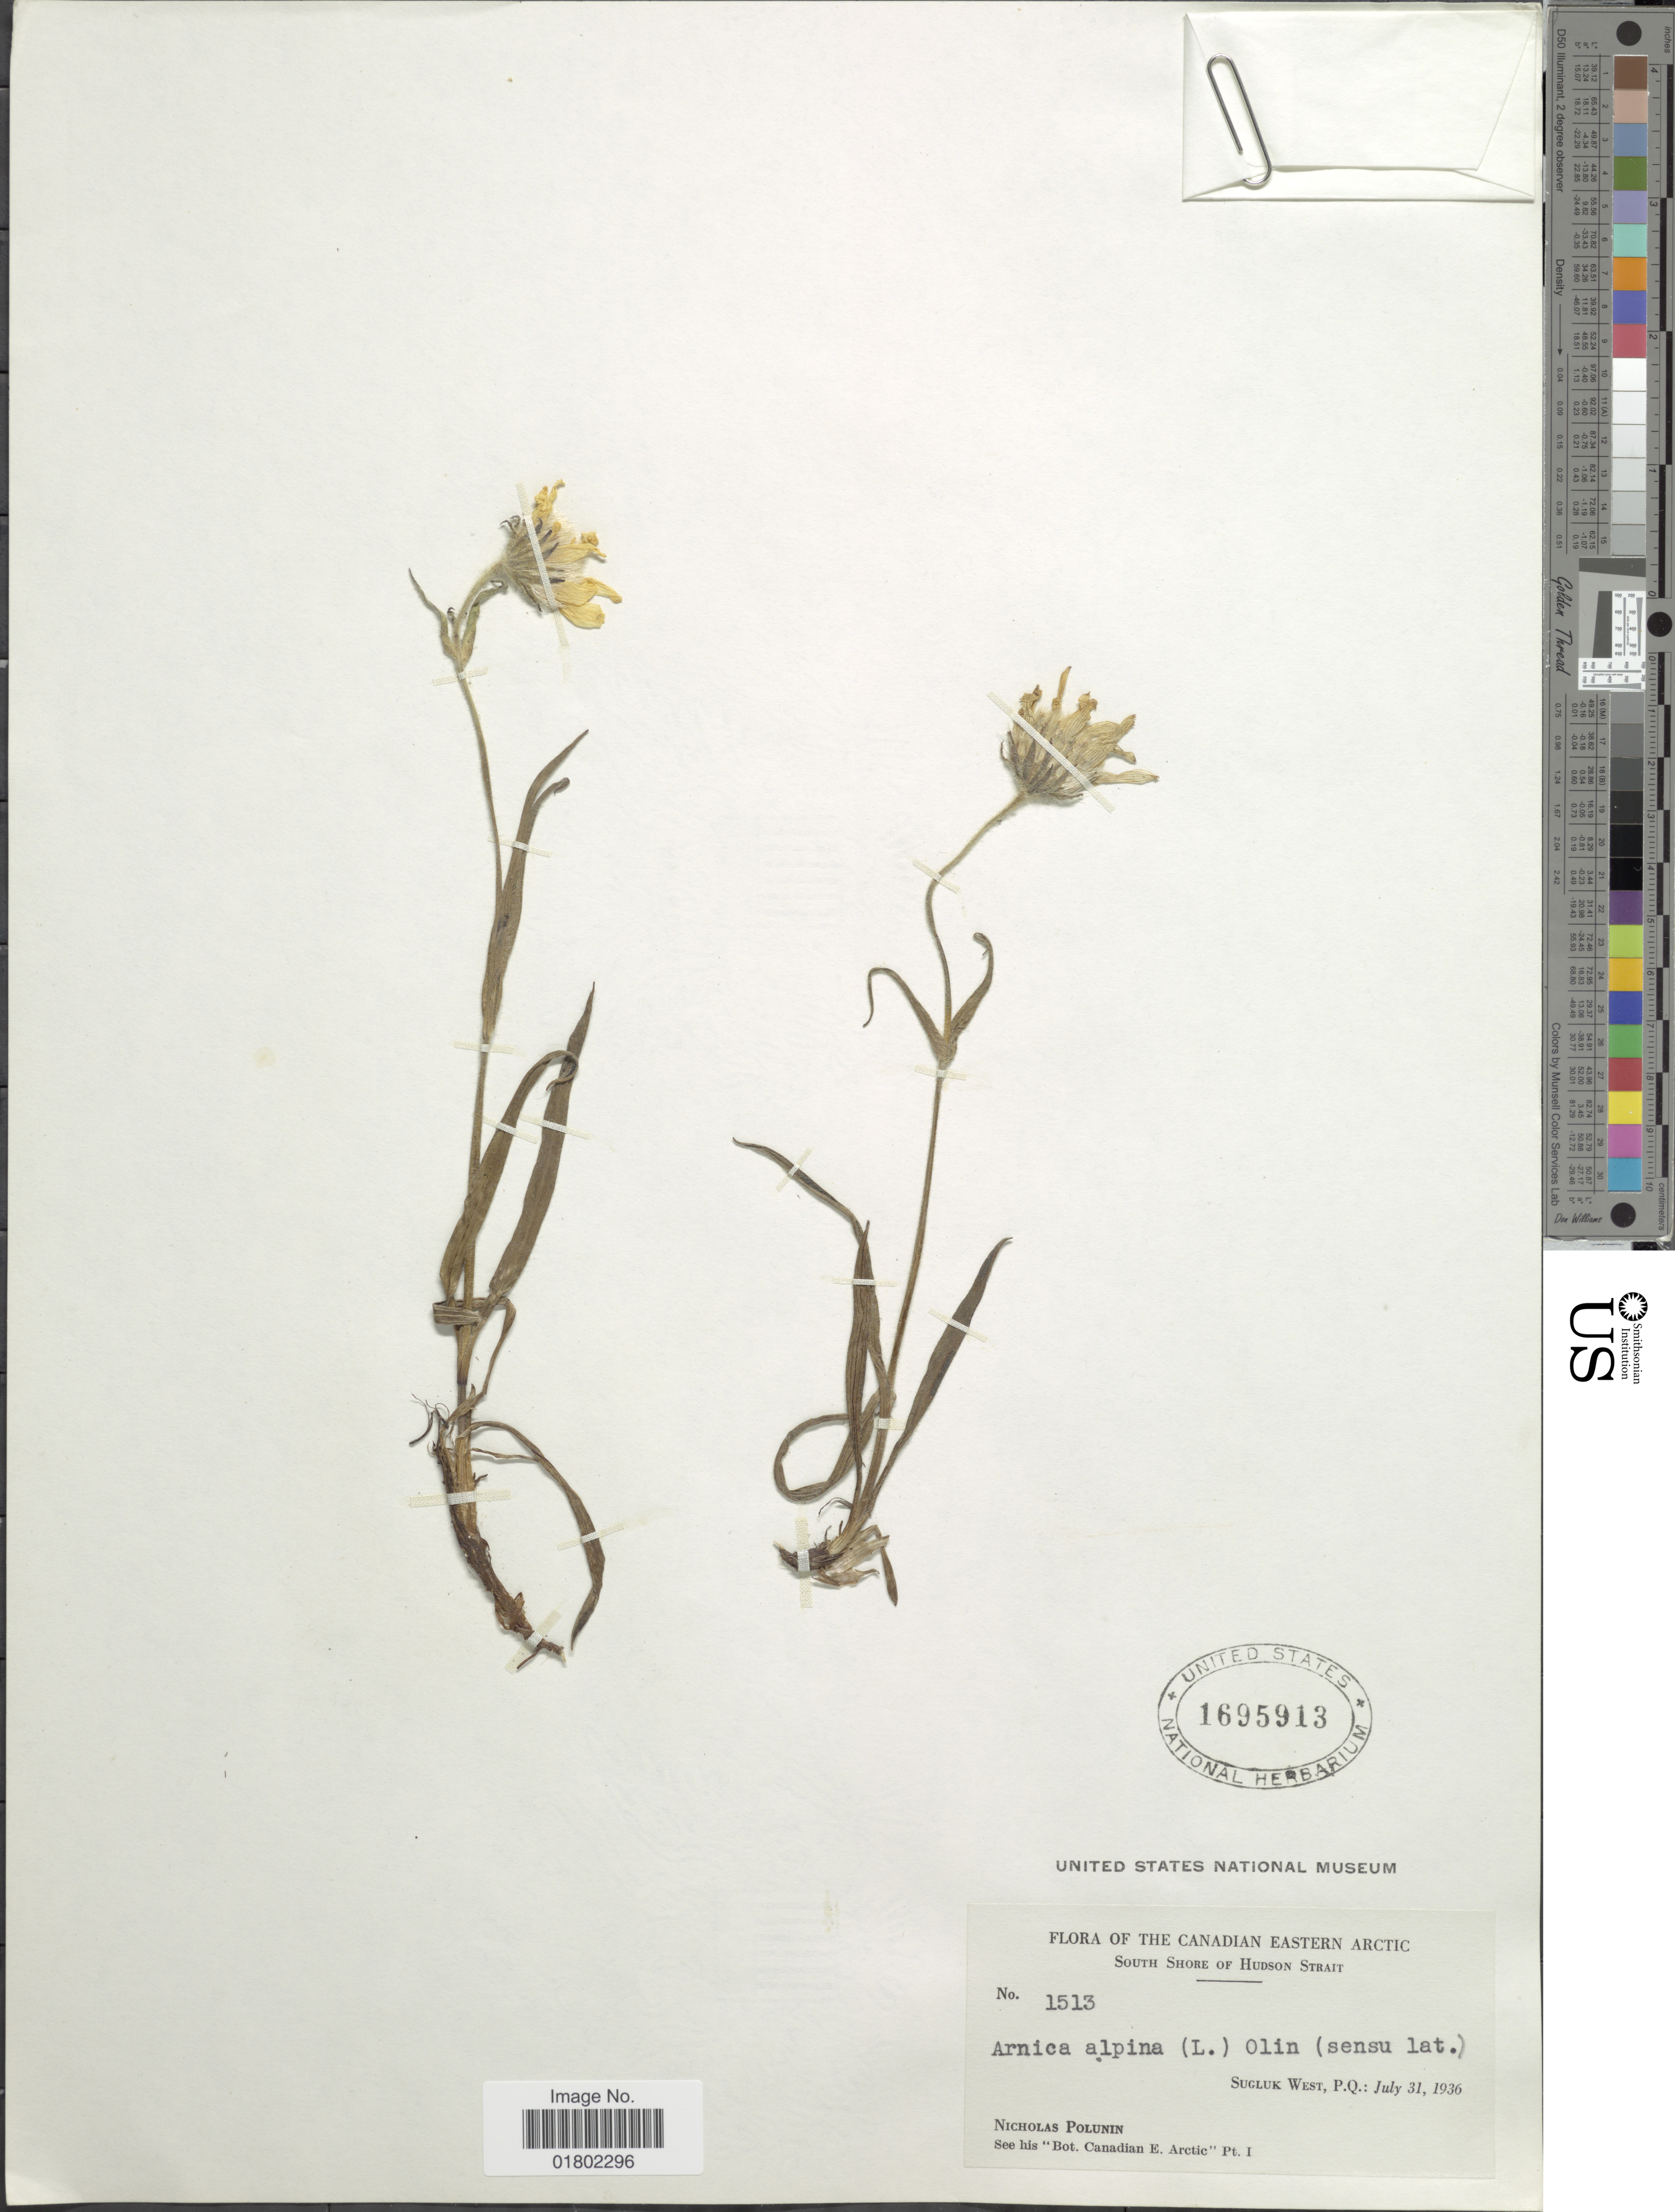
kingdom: Plantae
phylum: Tracheophyta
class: Magnoliopsida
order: Asterales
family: Asteraceae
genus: Arnica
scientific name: Arnica alpina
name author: Willd. ex Steud.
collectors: N. V. Polunin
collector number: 1513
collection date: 1936-07-31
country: Canada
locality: The Canadian Eastern Arctic, South Shore of Hudson Strait, Sugluk West, P. Q.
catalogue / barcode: US 1695913